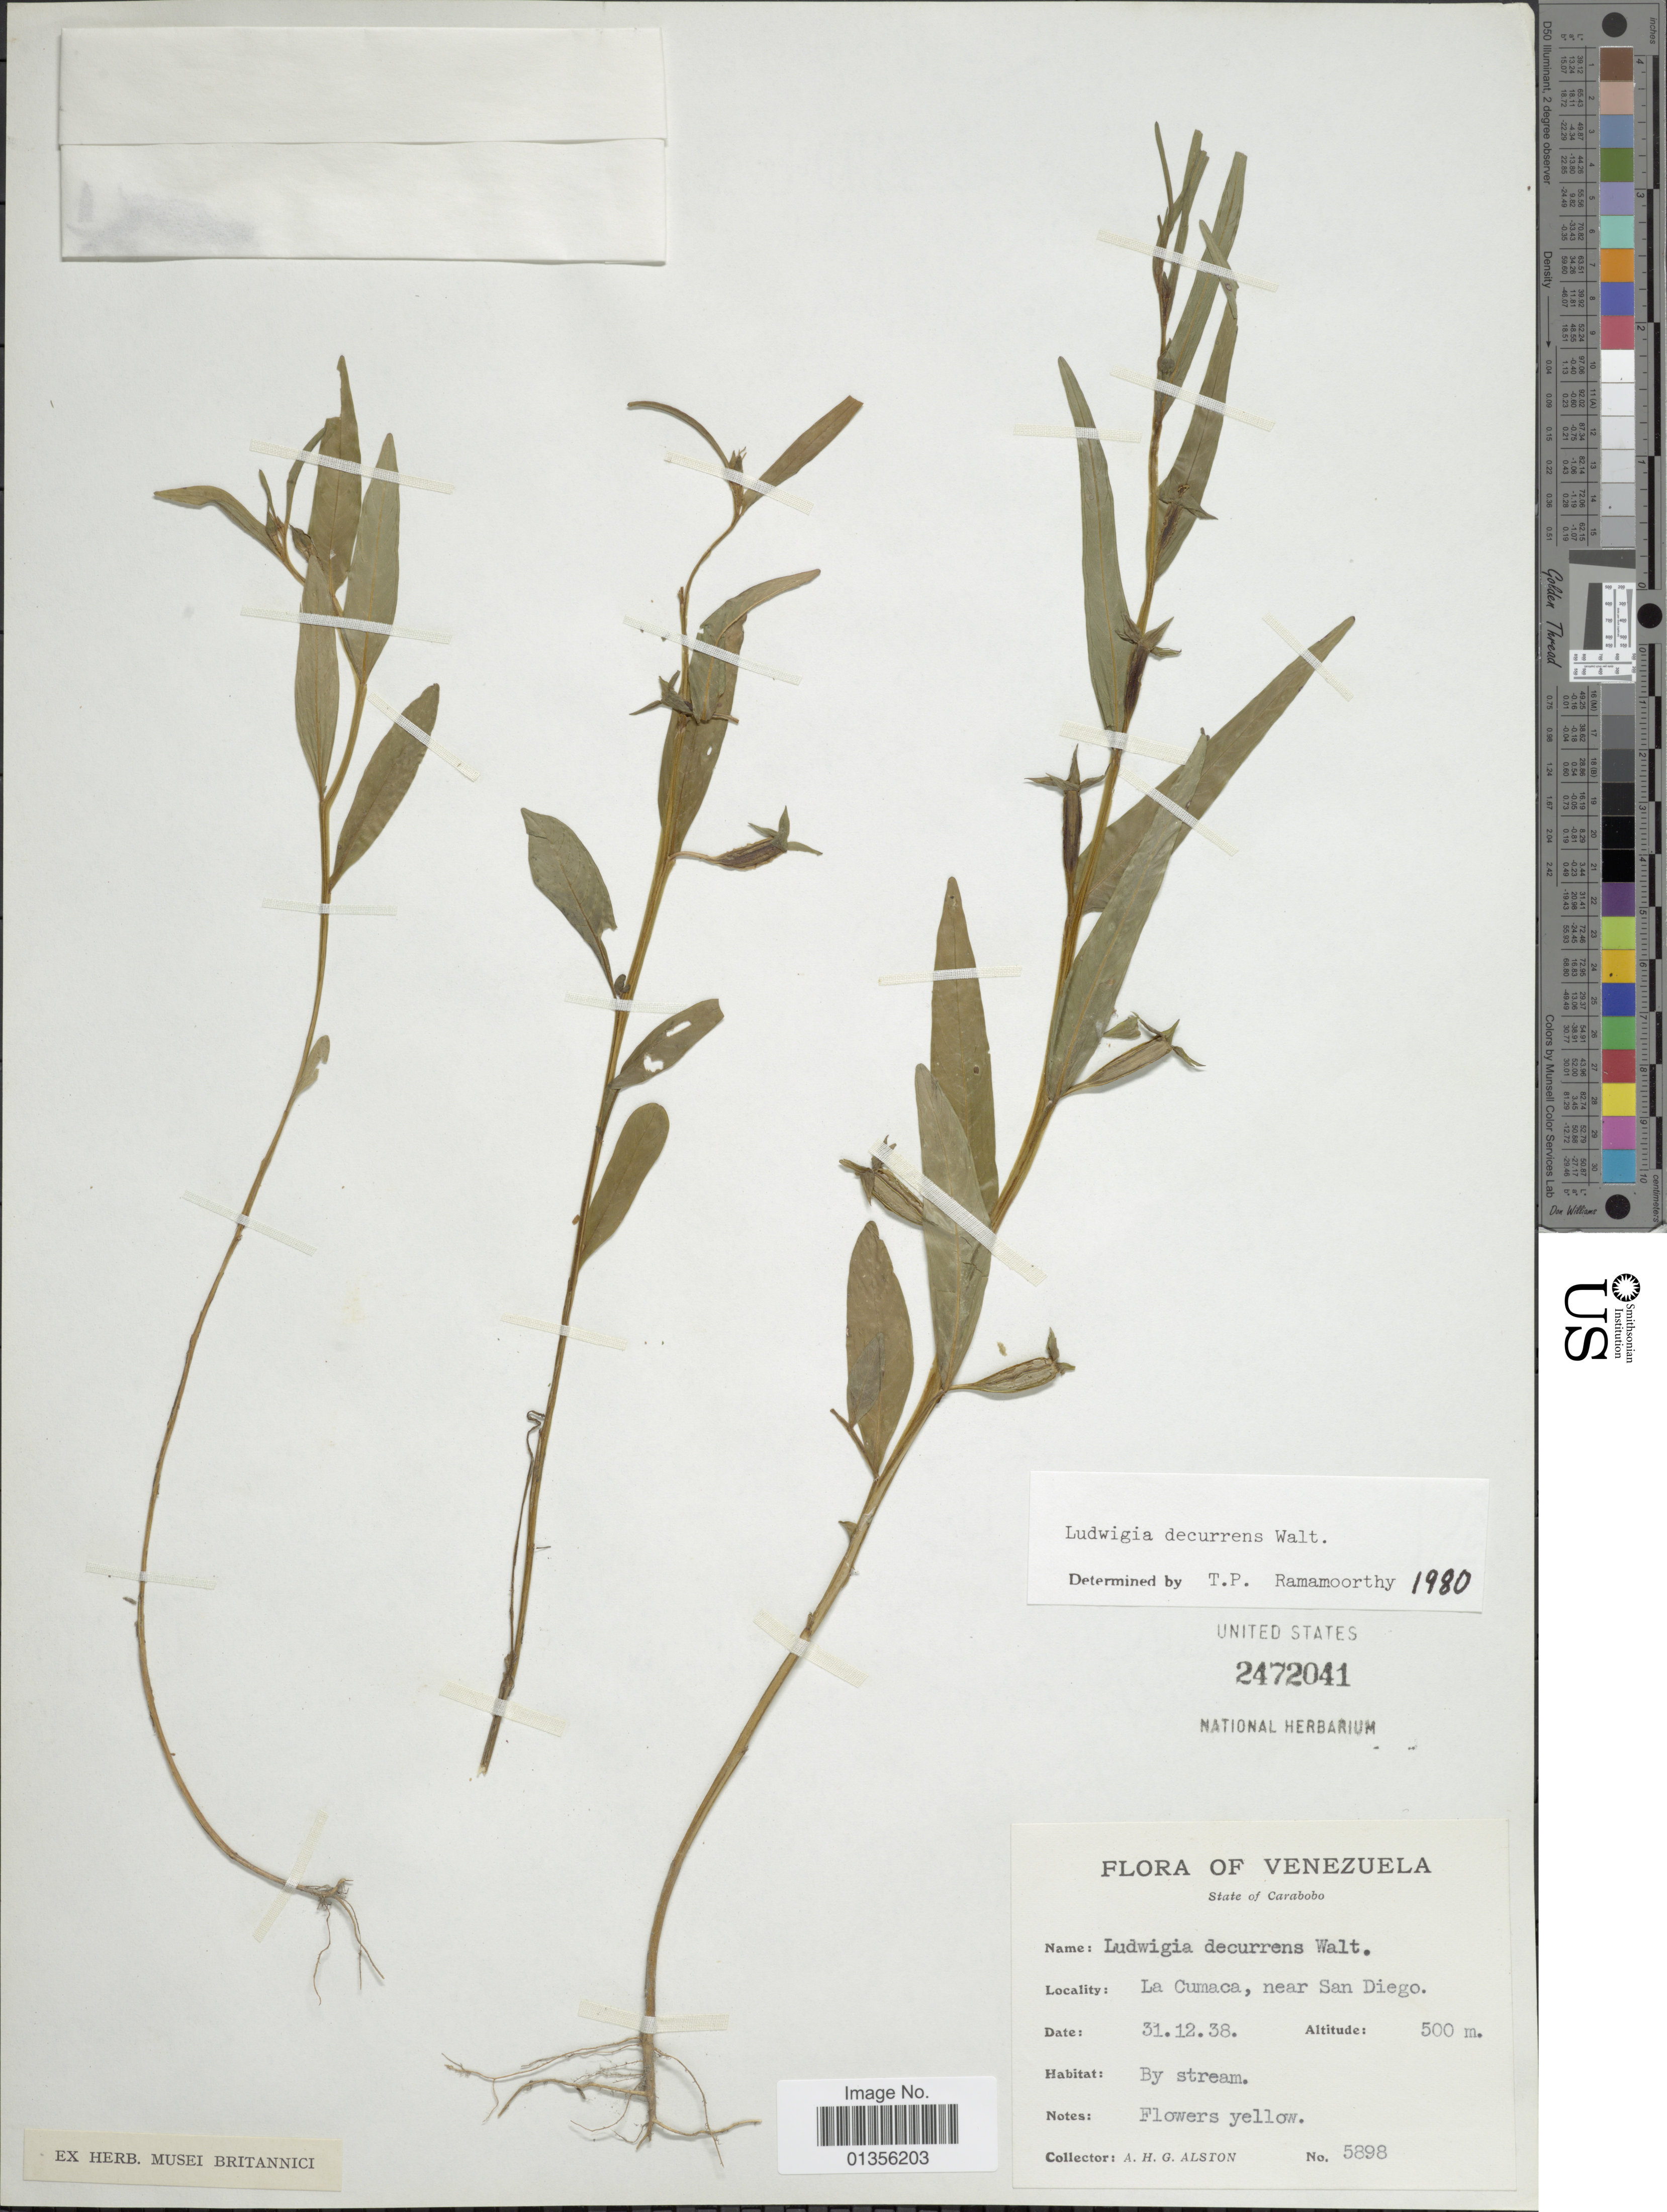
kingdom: Plantae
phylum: Tracheophyta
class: Magnoliopsida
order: Myrtales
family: Onagraceae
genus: Ludwigia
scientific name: Ludwigia decurrens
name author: Walter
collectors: A. H. Alston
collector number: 5898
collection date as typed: Transcribed d/m/y: 31/12/38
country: Venezuela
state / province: Carabobo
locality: La Cumaca, near San Diego.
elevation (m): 500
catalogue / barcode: US 2472041